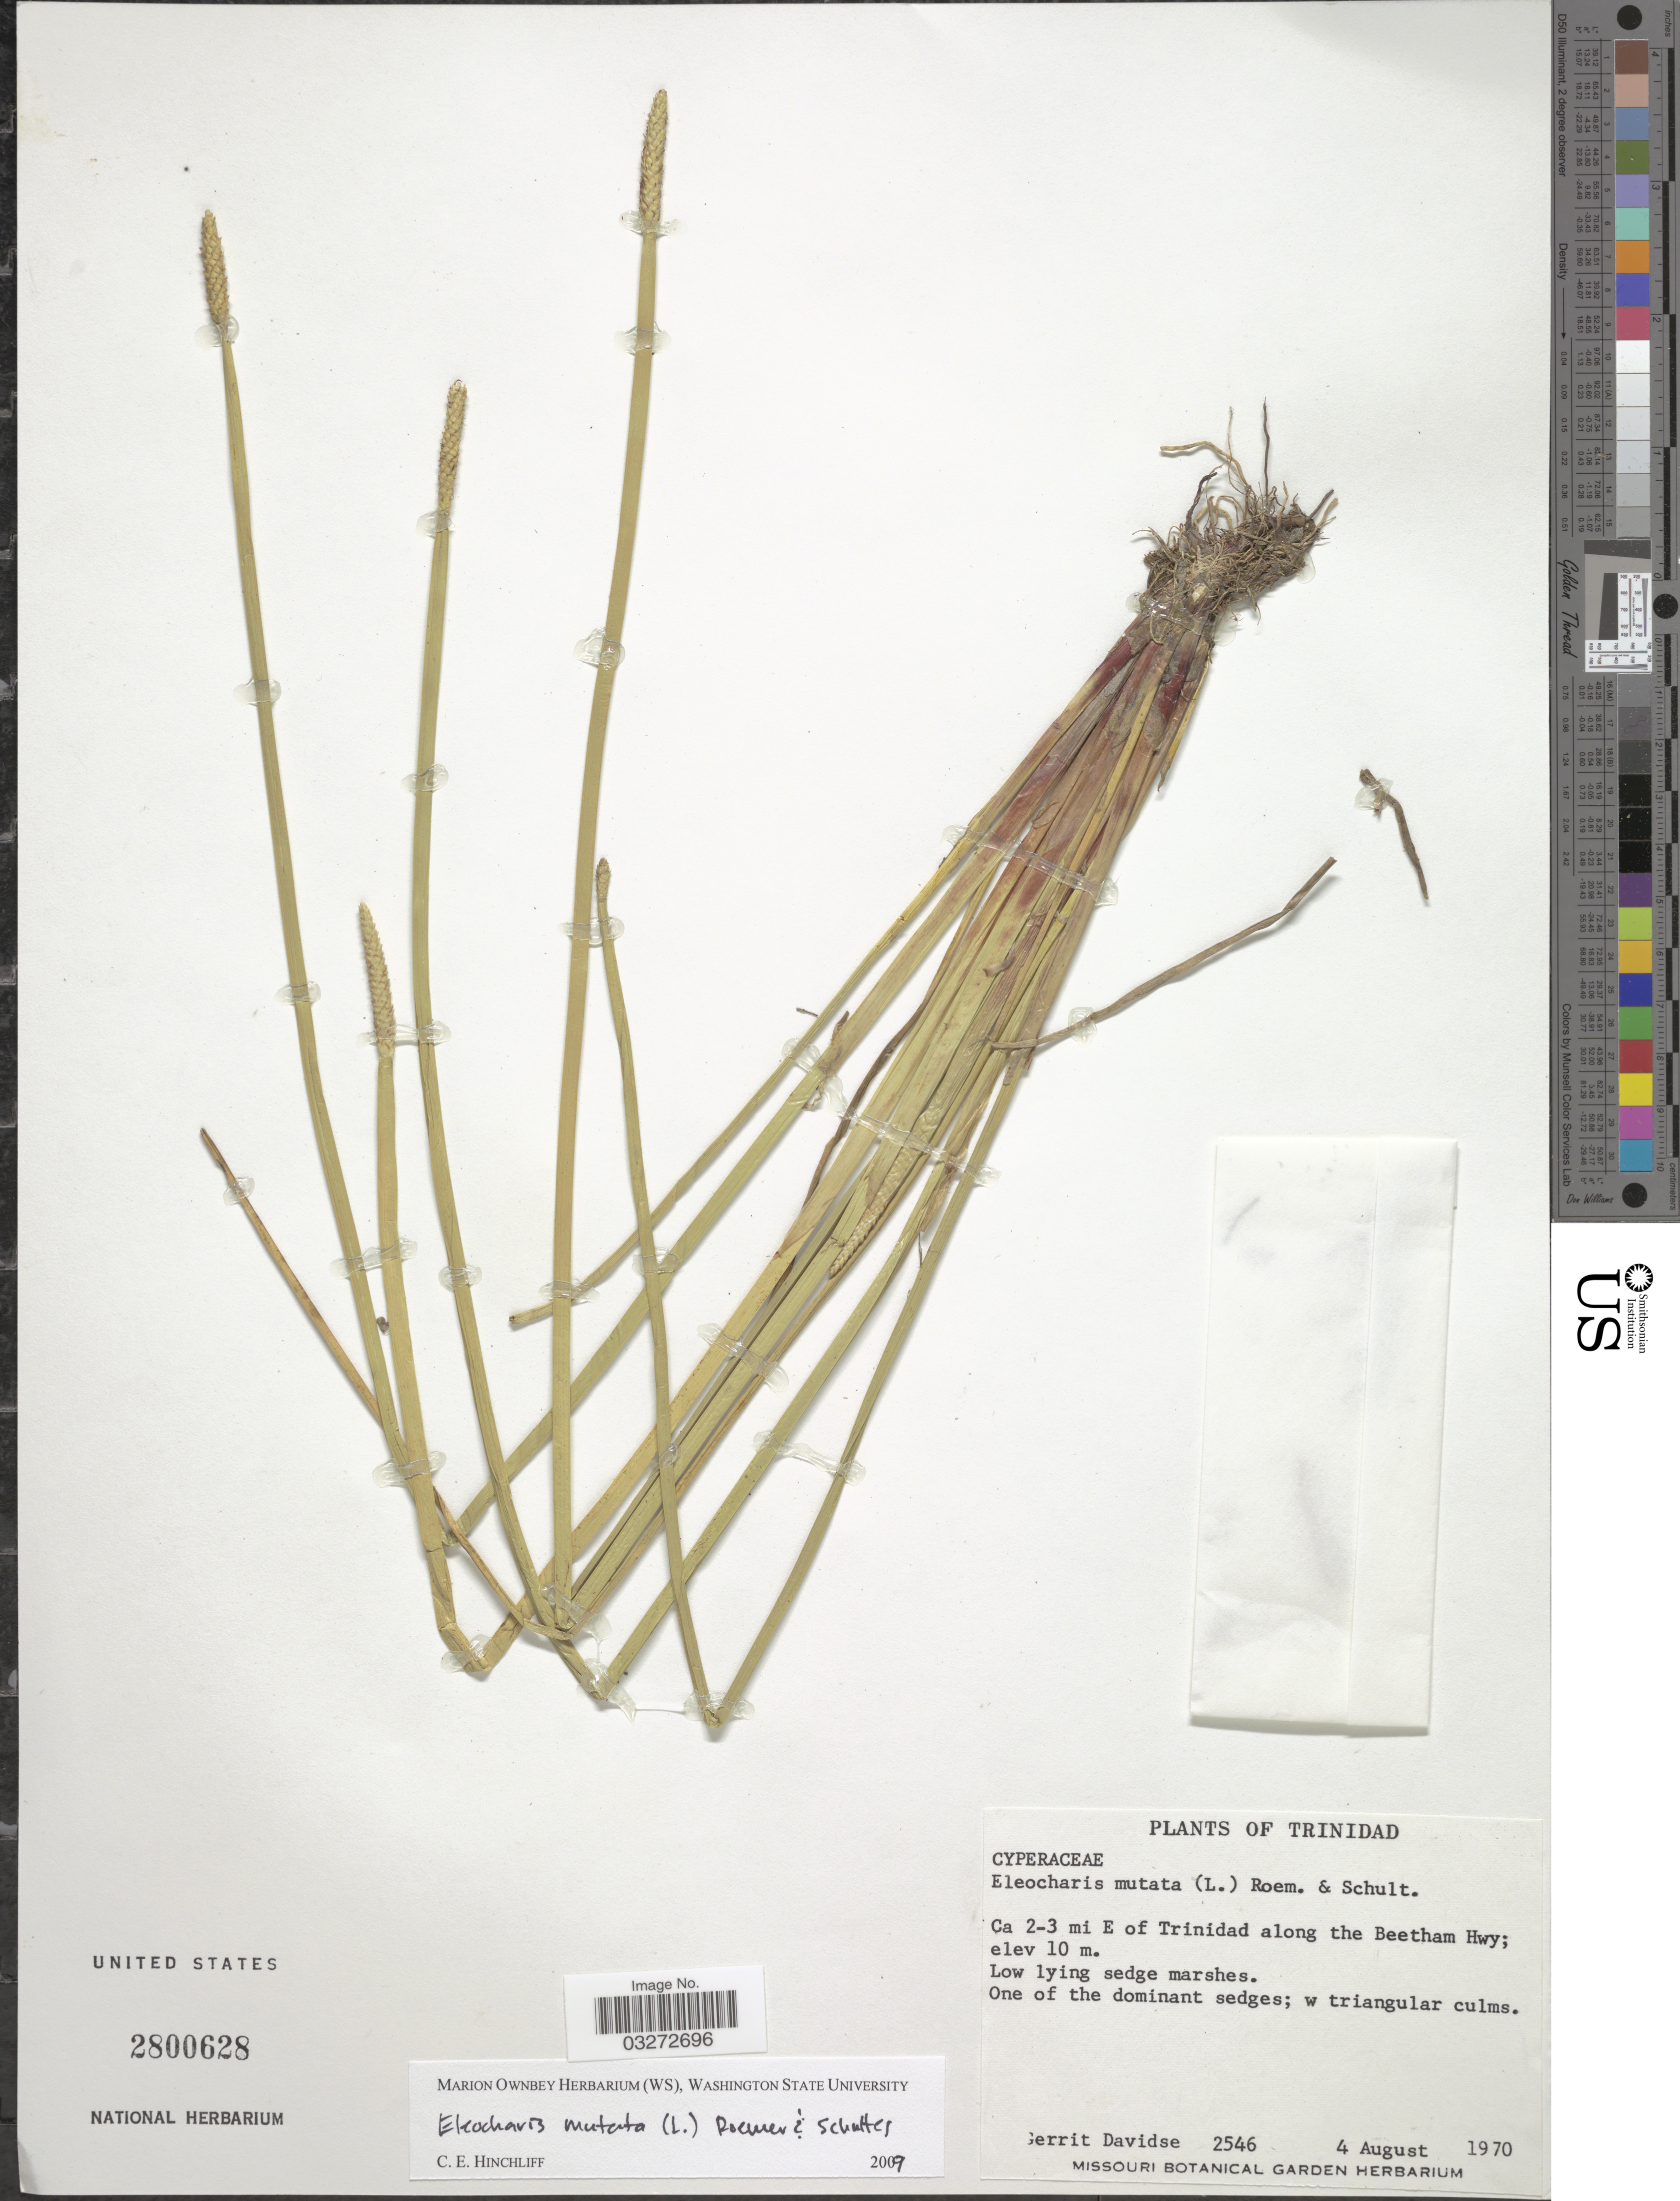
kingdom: Plantae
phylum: Tracheophyta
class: Liliopsida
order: Poales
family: Cyperaceae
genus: Eleocharis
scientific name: Eleocharis mutata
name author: (L.) Roem. & Schult.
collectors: G. Davidse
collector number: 2546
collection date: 1970-08-04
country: Trinidad and Tobago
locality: Trinidad. Ca 2-3 mi E of Trinidad along Beetham Hwy.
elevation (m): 10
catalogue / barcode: US 2800628